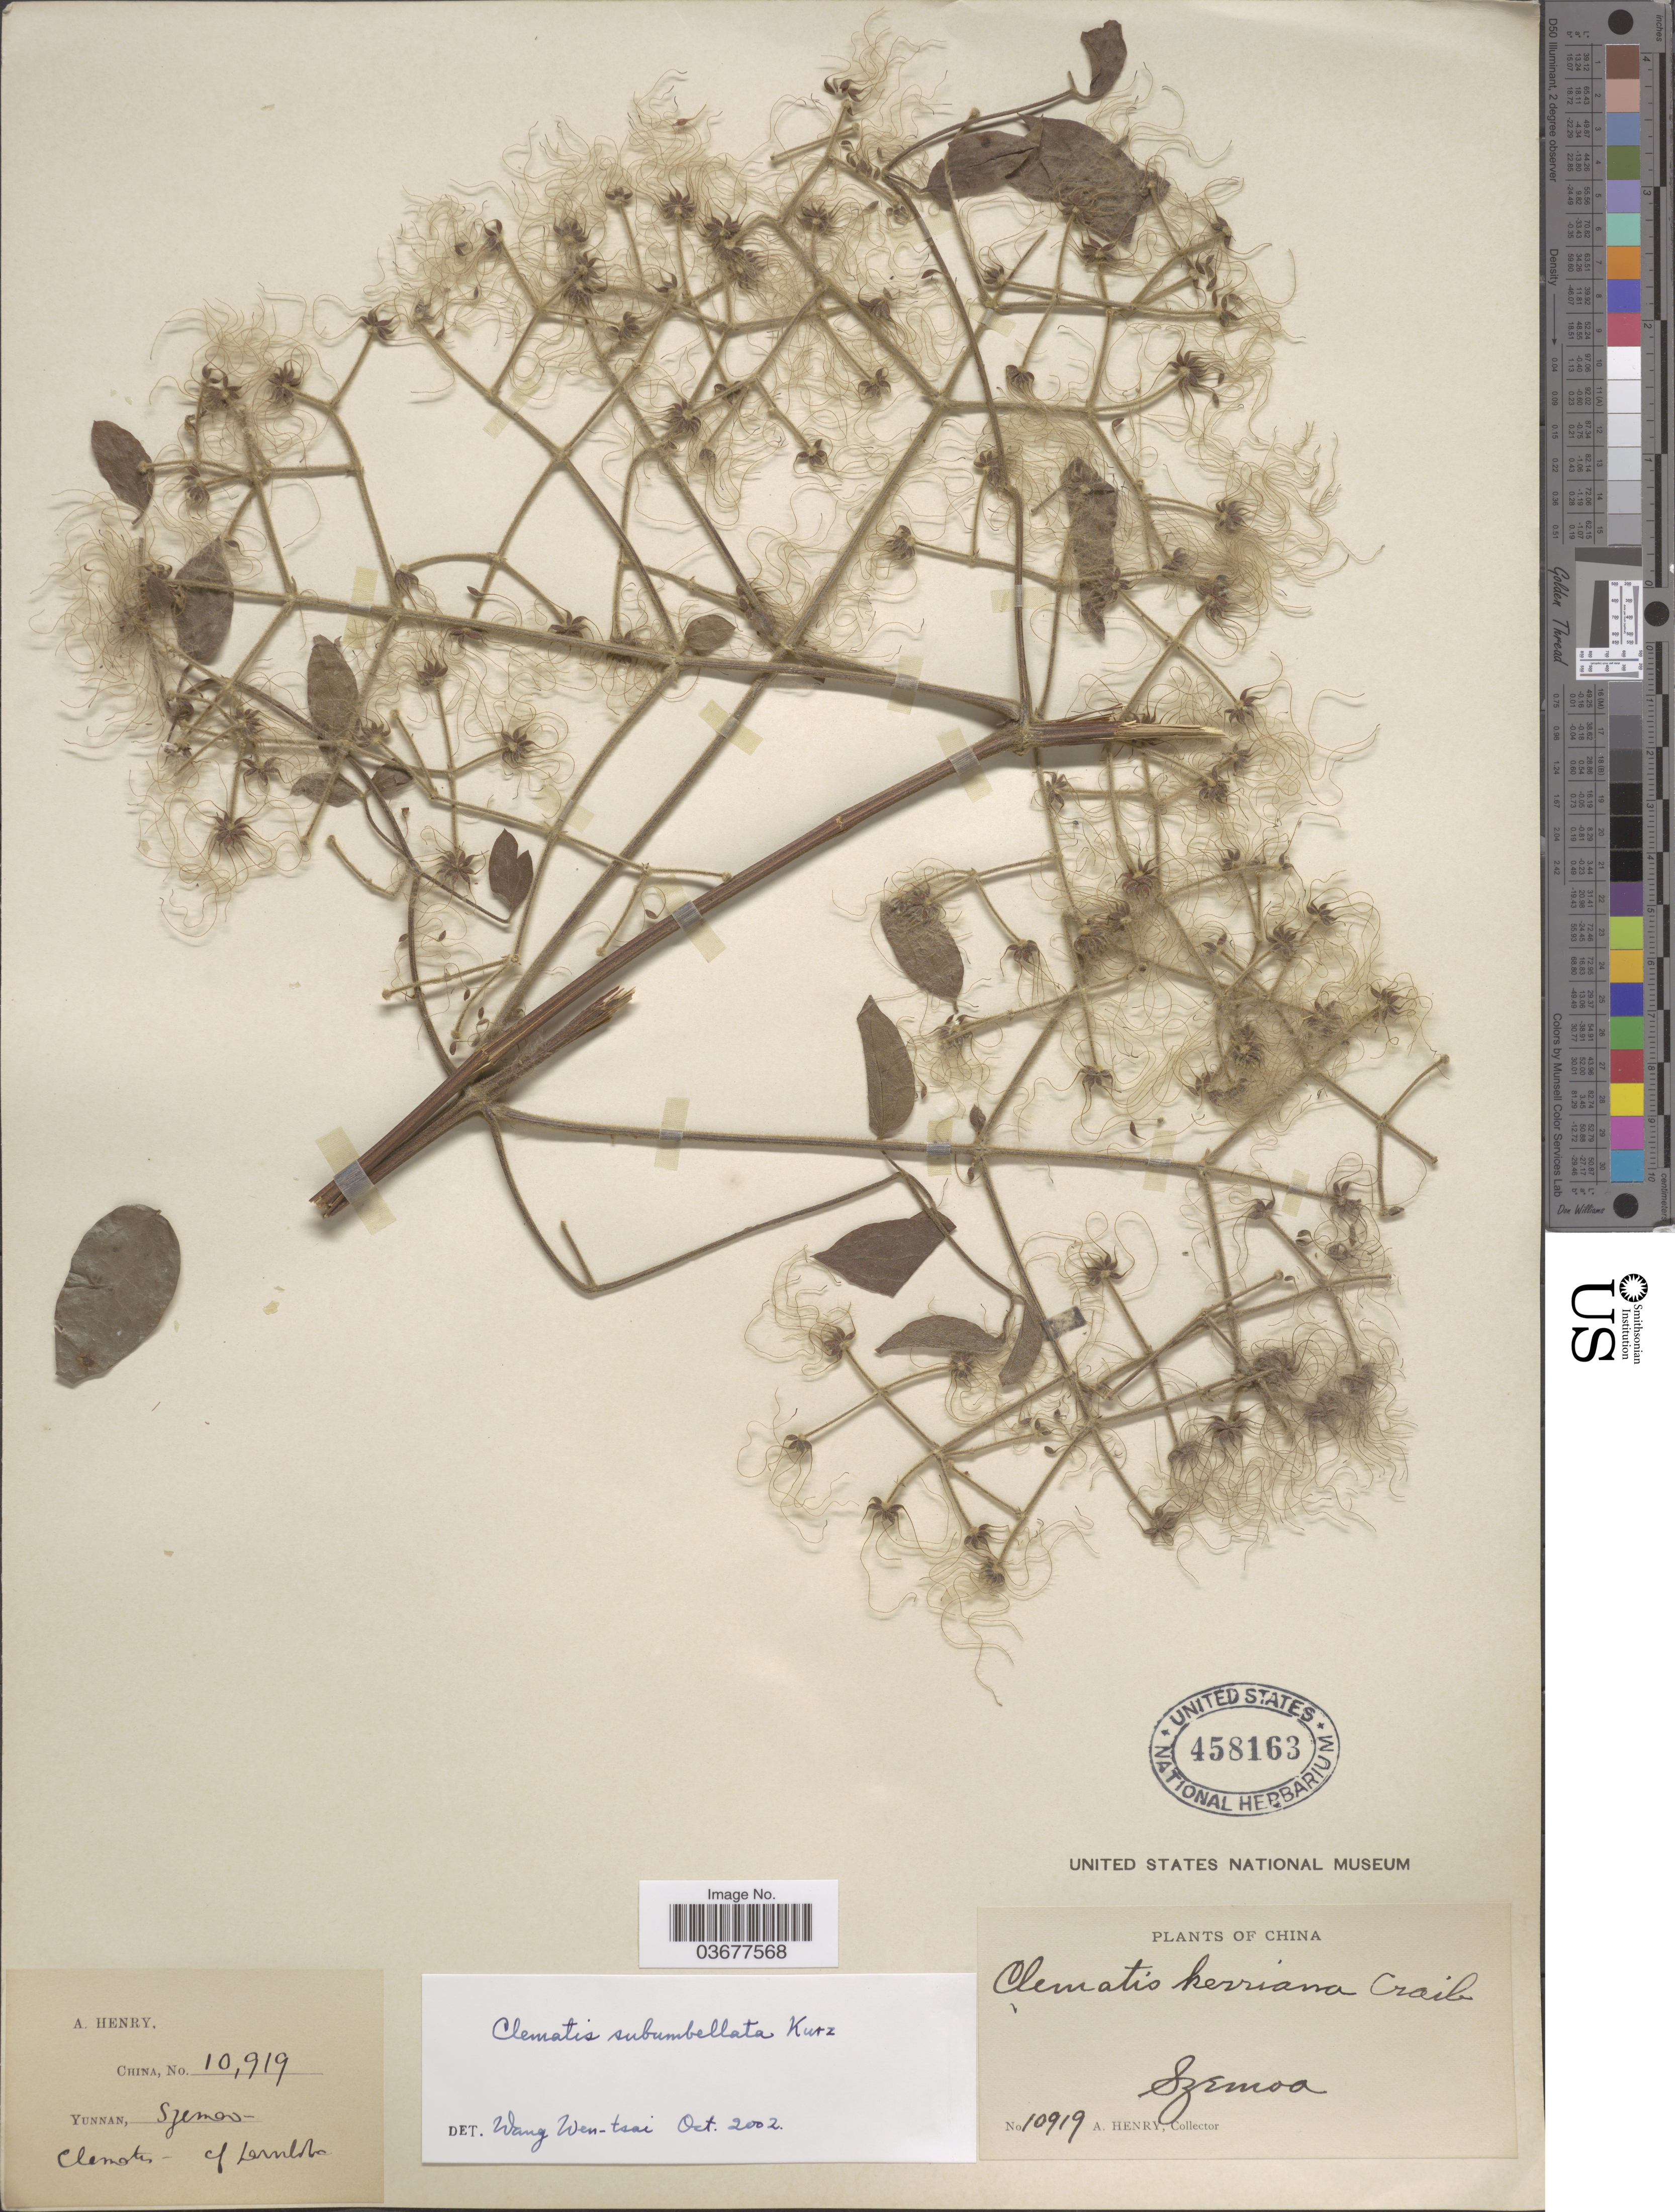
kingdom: Plantae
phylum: Tracheophyta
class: Magnoliopsida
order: Ranunculales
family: Ranunculaceae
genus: Clematis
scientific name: Clematis subumbellata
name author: Kurz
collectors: A. Henry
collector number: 10919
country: China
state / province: Yunnan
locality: Szemao.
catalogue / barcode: US 458163